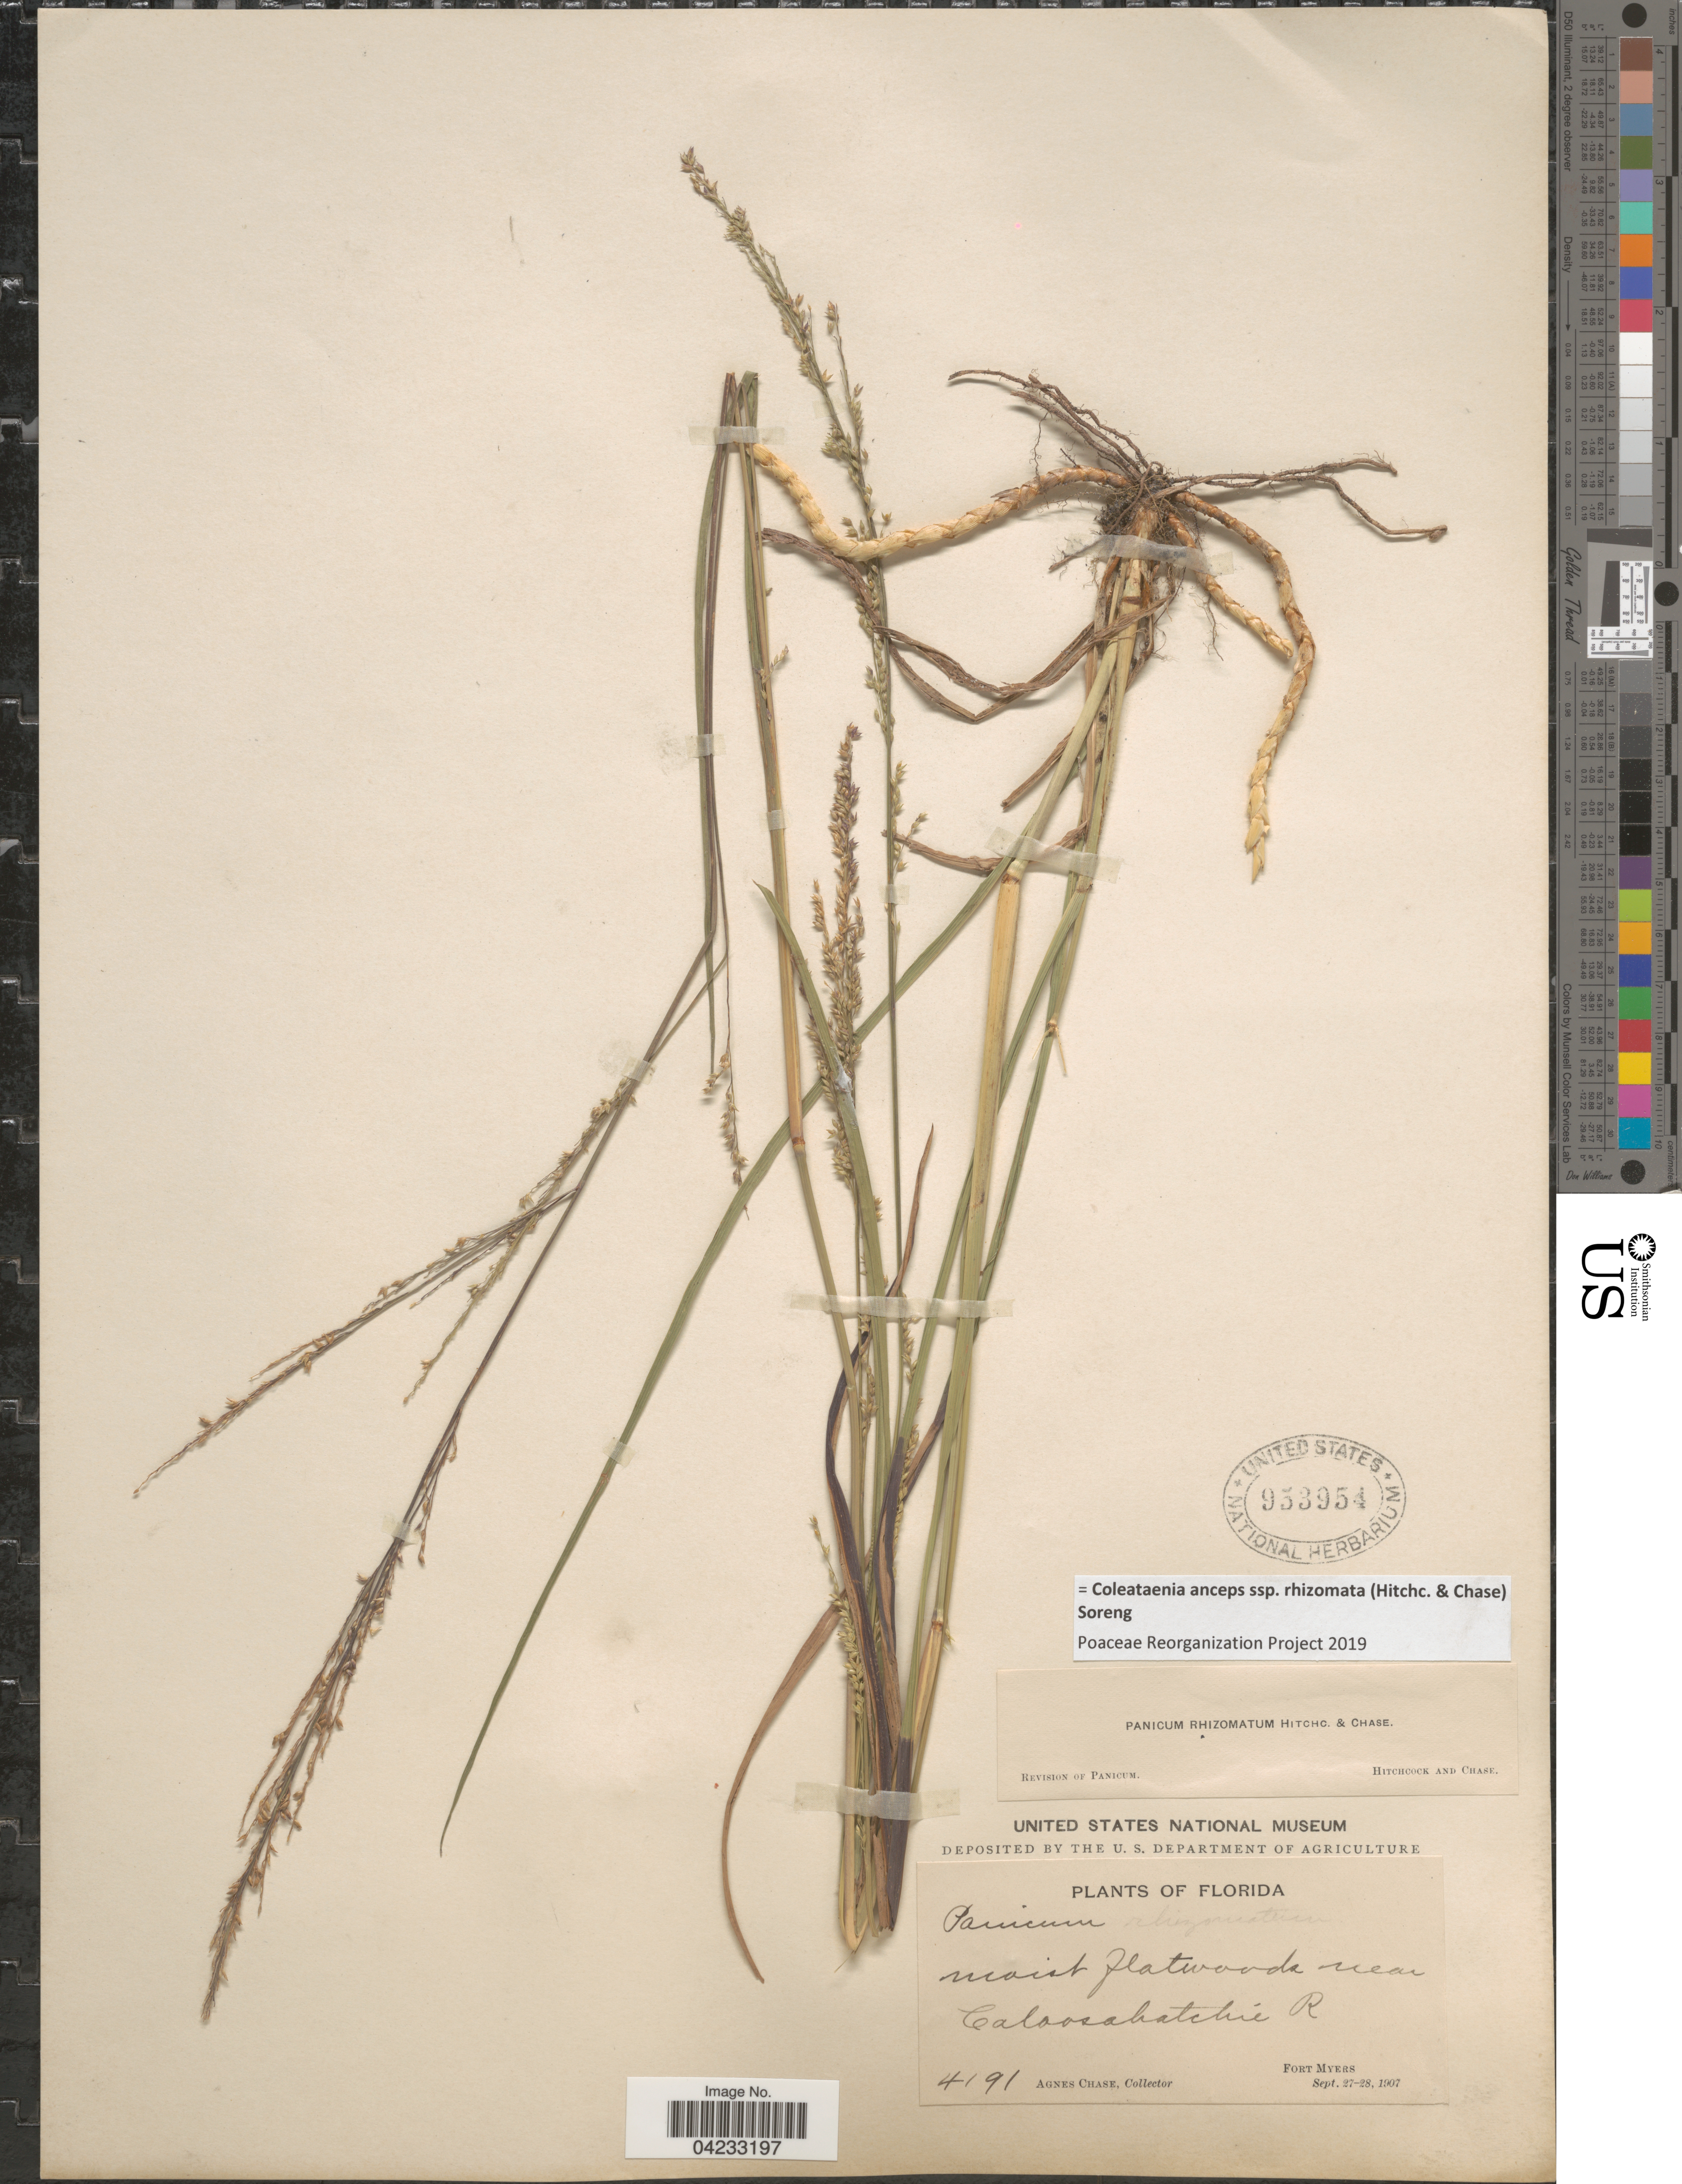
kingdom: Plantae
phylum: Tracheophyta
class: Liliopsida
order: Poales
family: Poaceae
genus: Coleataenia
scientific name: Coleataenia anceps subsp. rhizomata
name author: (Hitchc. & Chase) Soreng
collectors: A. Chase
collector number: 4191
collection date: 1907-09-27/1907-09-28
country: United States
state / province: Florida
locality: Moist flatwoods near Caloosahatchie R. Fort Myers.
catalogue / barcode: US 953954